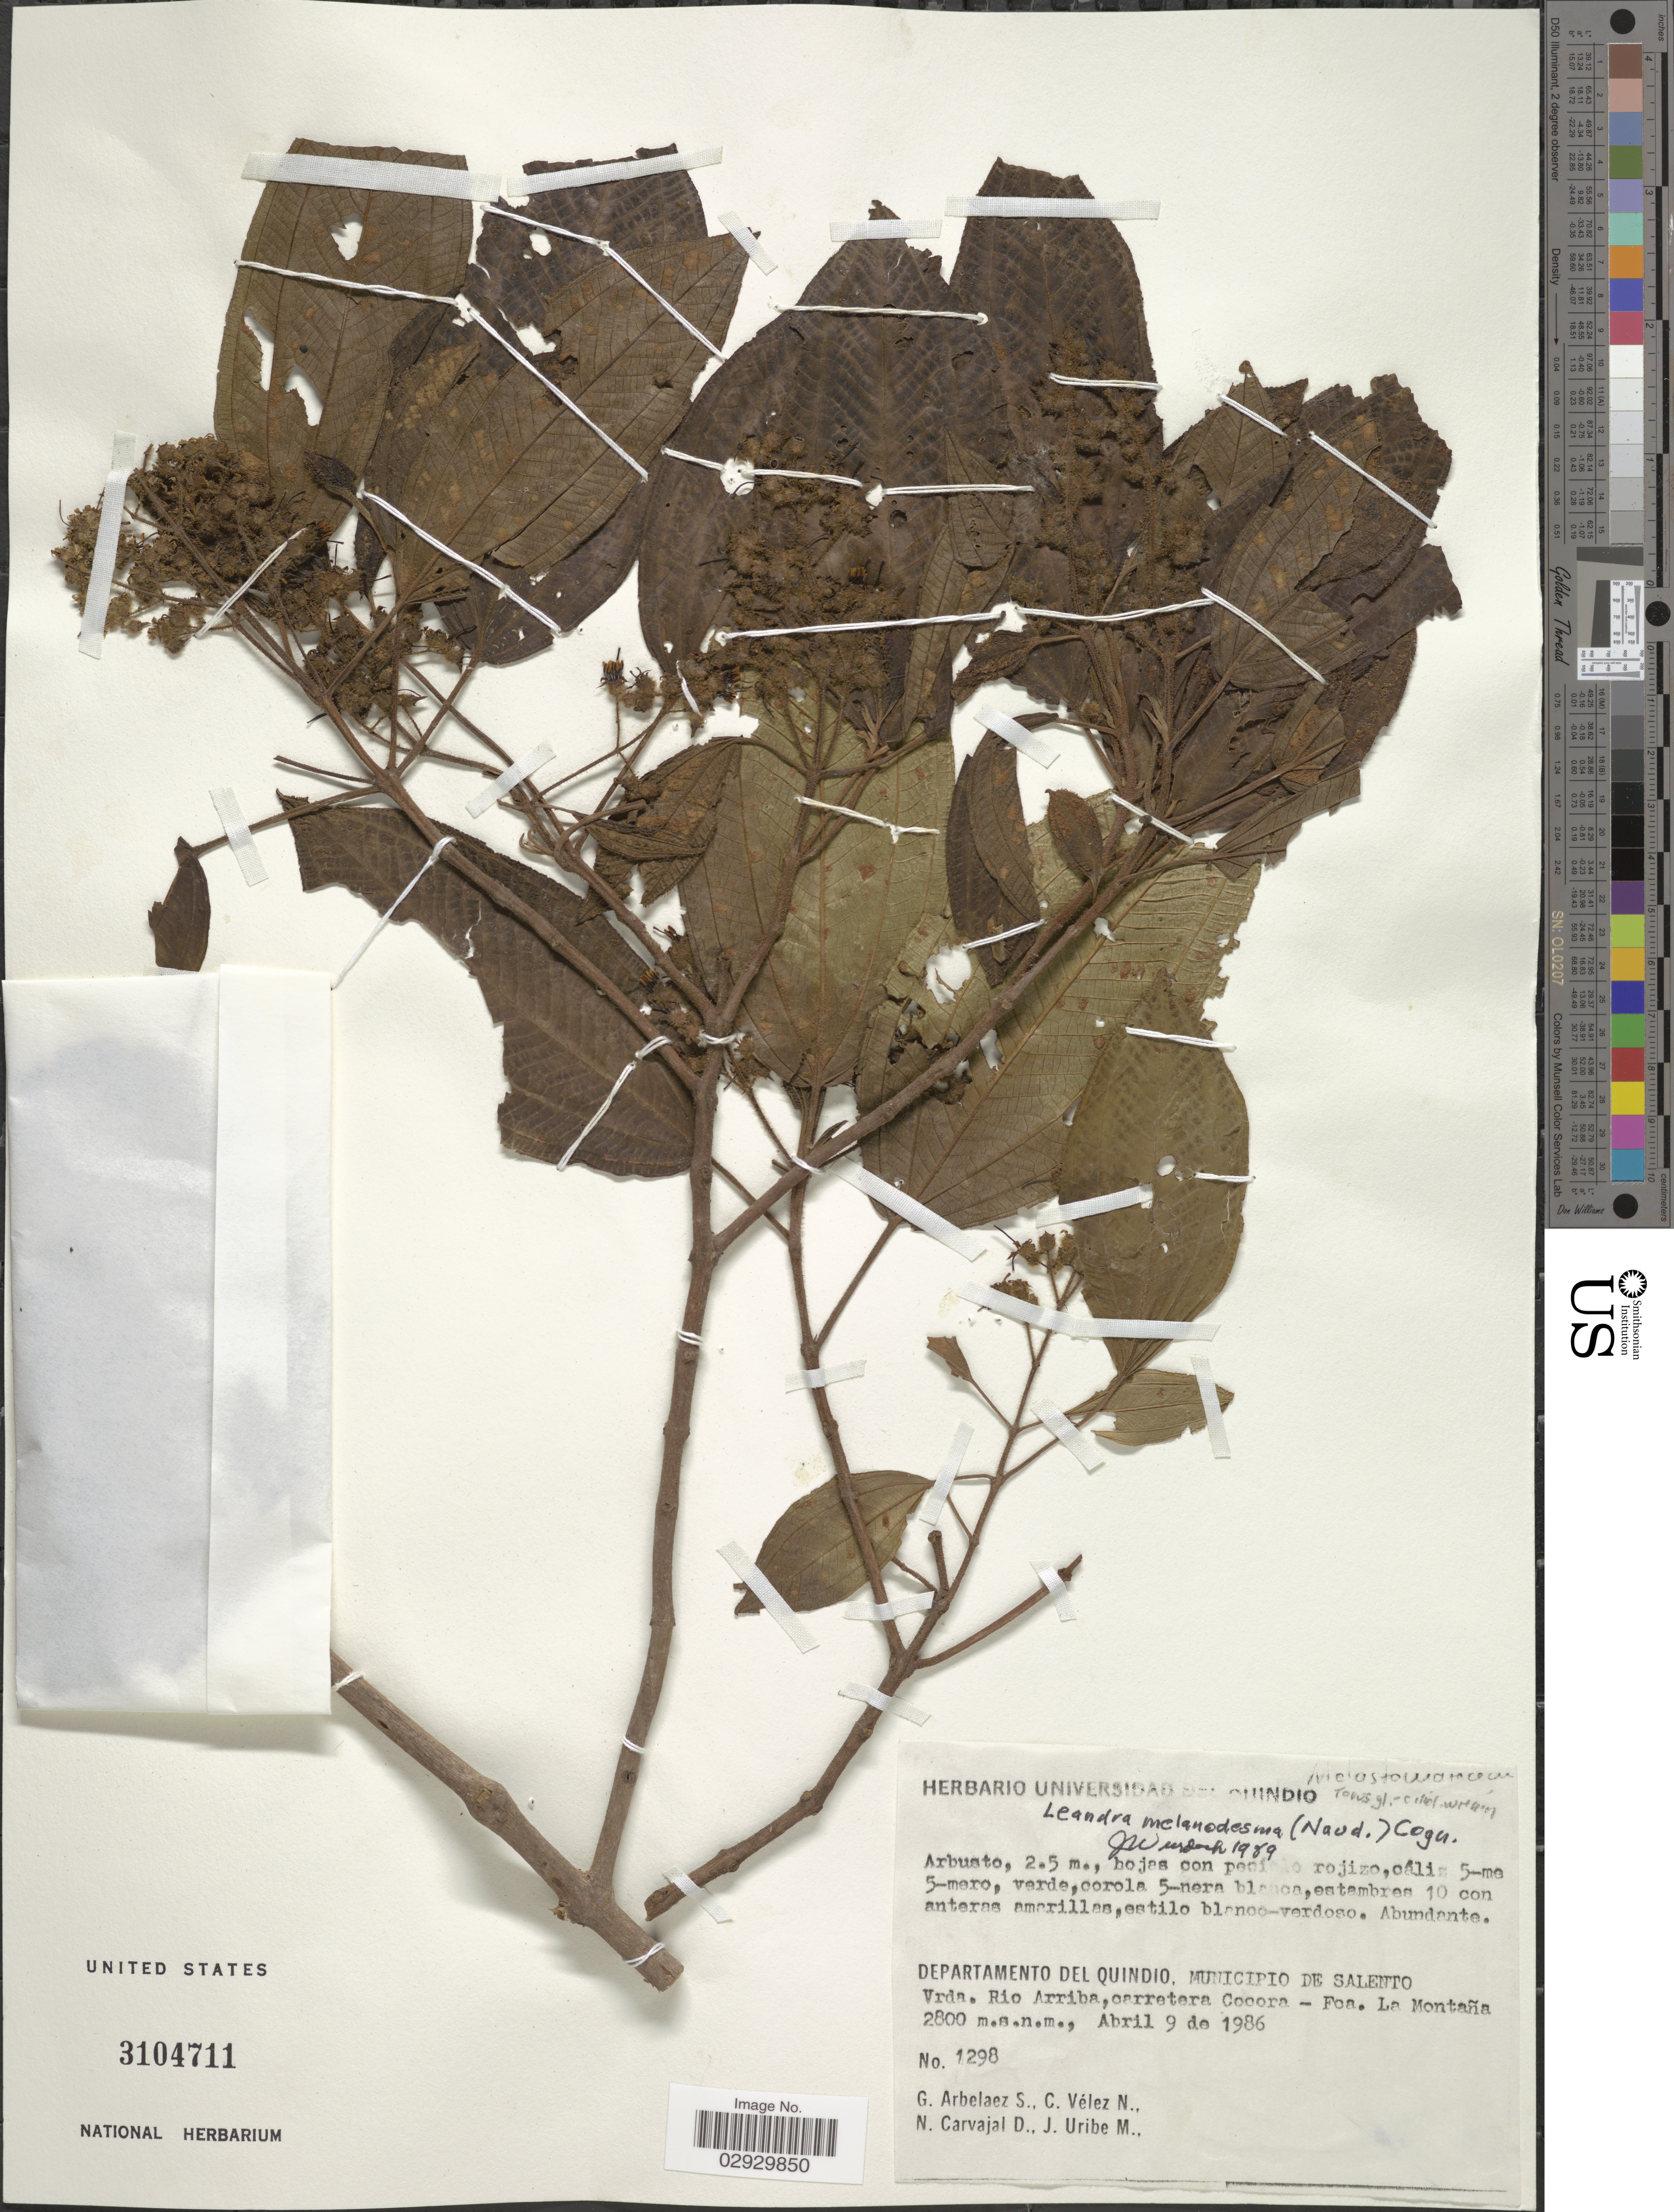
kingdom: Plantae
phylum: Tracheophyta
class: Magnoliopsida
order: Myrtales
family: Melastomataceae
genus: Leandra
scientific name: Leandra melanodesma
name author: (Naudin) Cogn.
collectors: G. Arbelaez S., C. Vélez N., N. Carvajal D. & J. Uribe M.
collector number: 1298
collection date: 1986-04-09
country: Colombia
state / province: Quindío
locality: Departamento del Quindio, Municipio de Salento, Vrda. Rio Arriba, carretera cocora - Foa. La Montaña.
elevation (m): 2800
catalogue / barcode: US 3104711